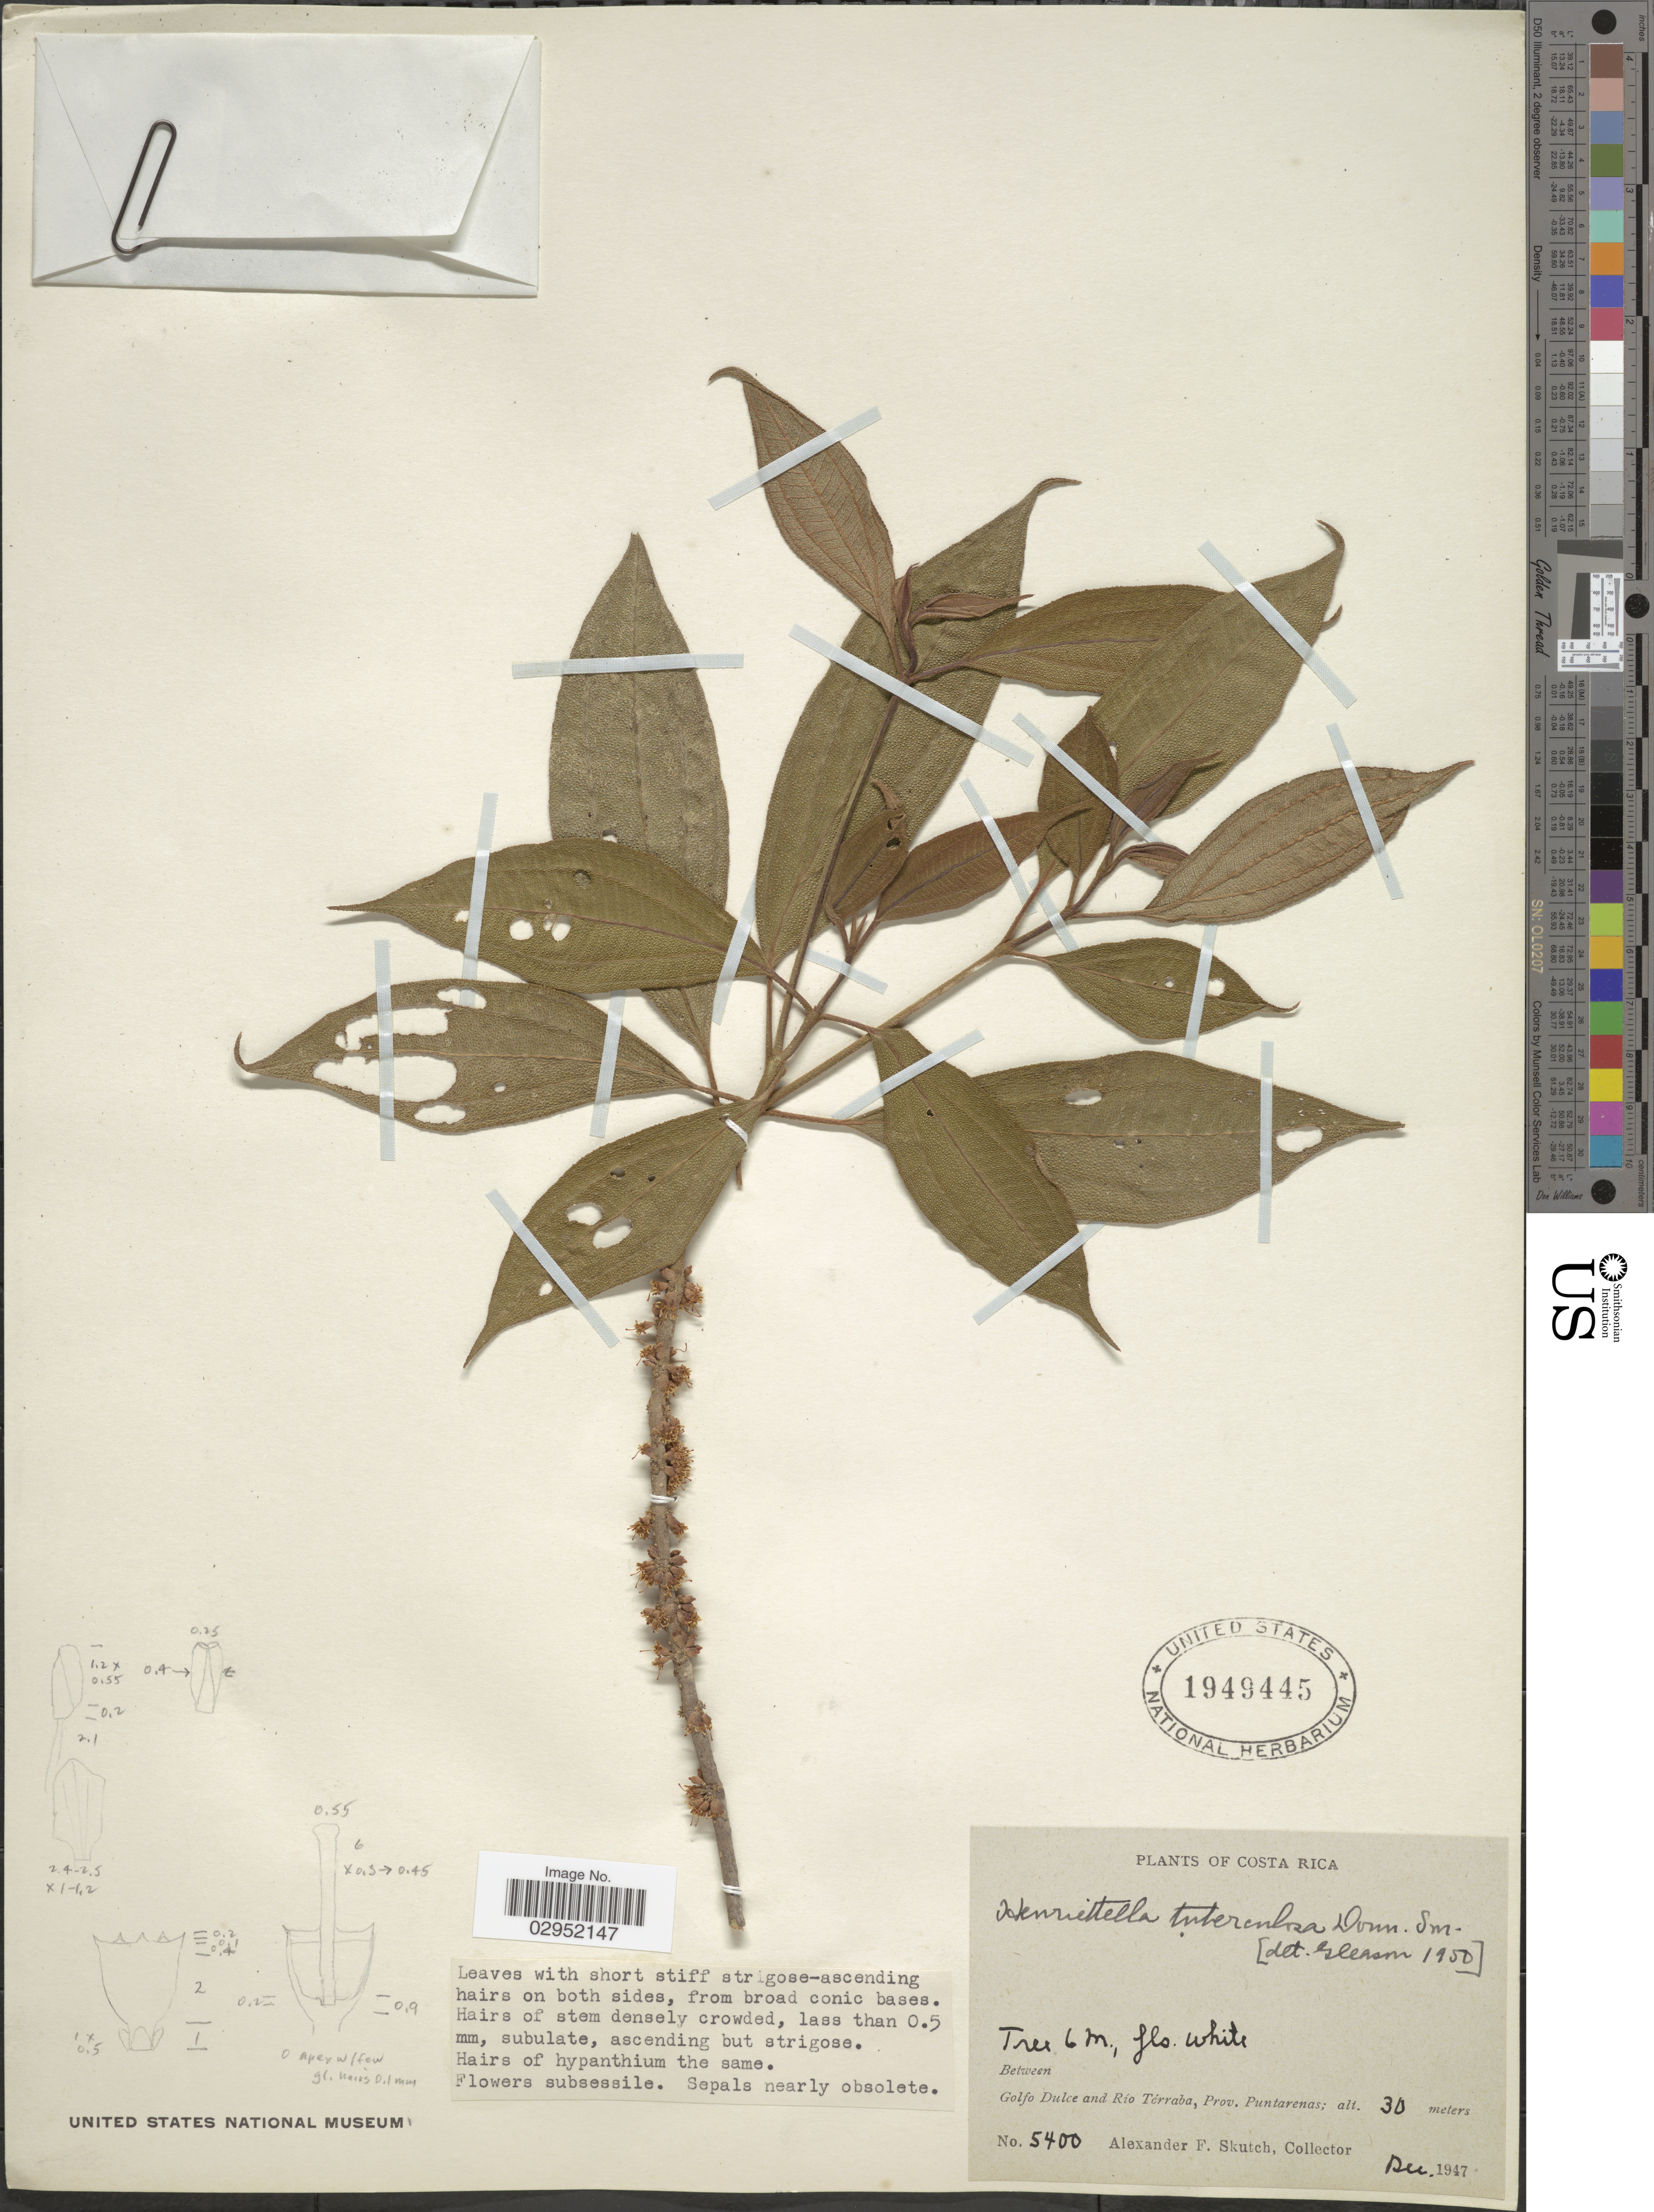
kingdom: Plantae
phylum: Tracheophyta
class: Magnoliopsida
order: Myrtales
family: Melastomataceae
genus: Henriettea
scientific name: Henriettea tuberculosa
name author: (Donn. Sm.) L.O. Williams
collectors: A. F. Skutch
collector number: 5400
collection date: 1947-12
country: Costa Rica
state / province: Puntarenas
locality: Between Golfo Dulce and Río Térraba.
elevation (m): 30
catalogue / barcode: US 1949445